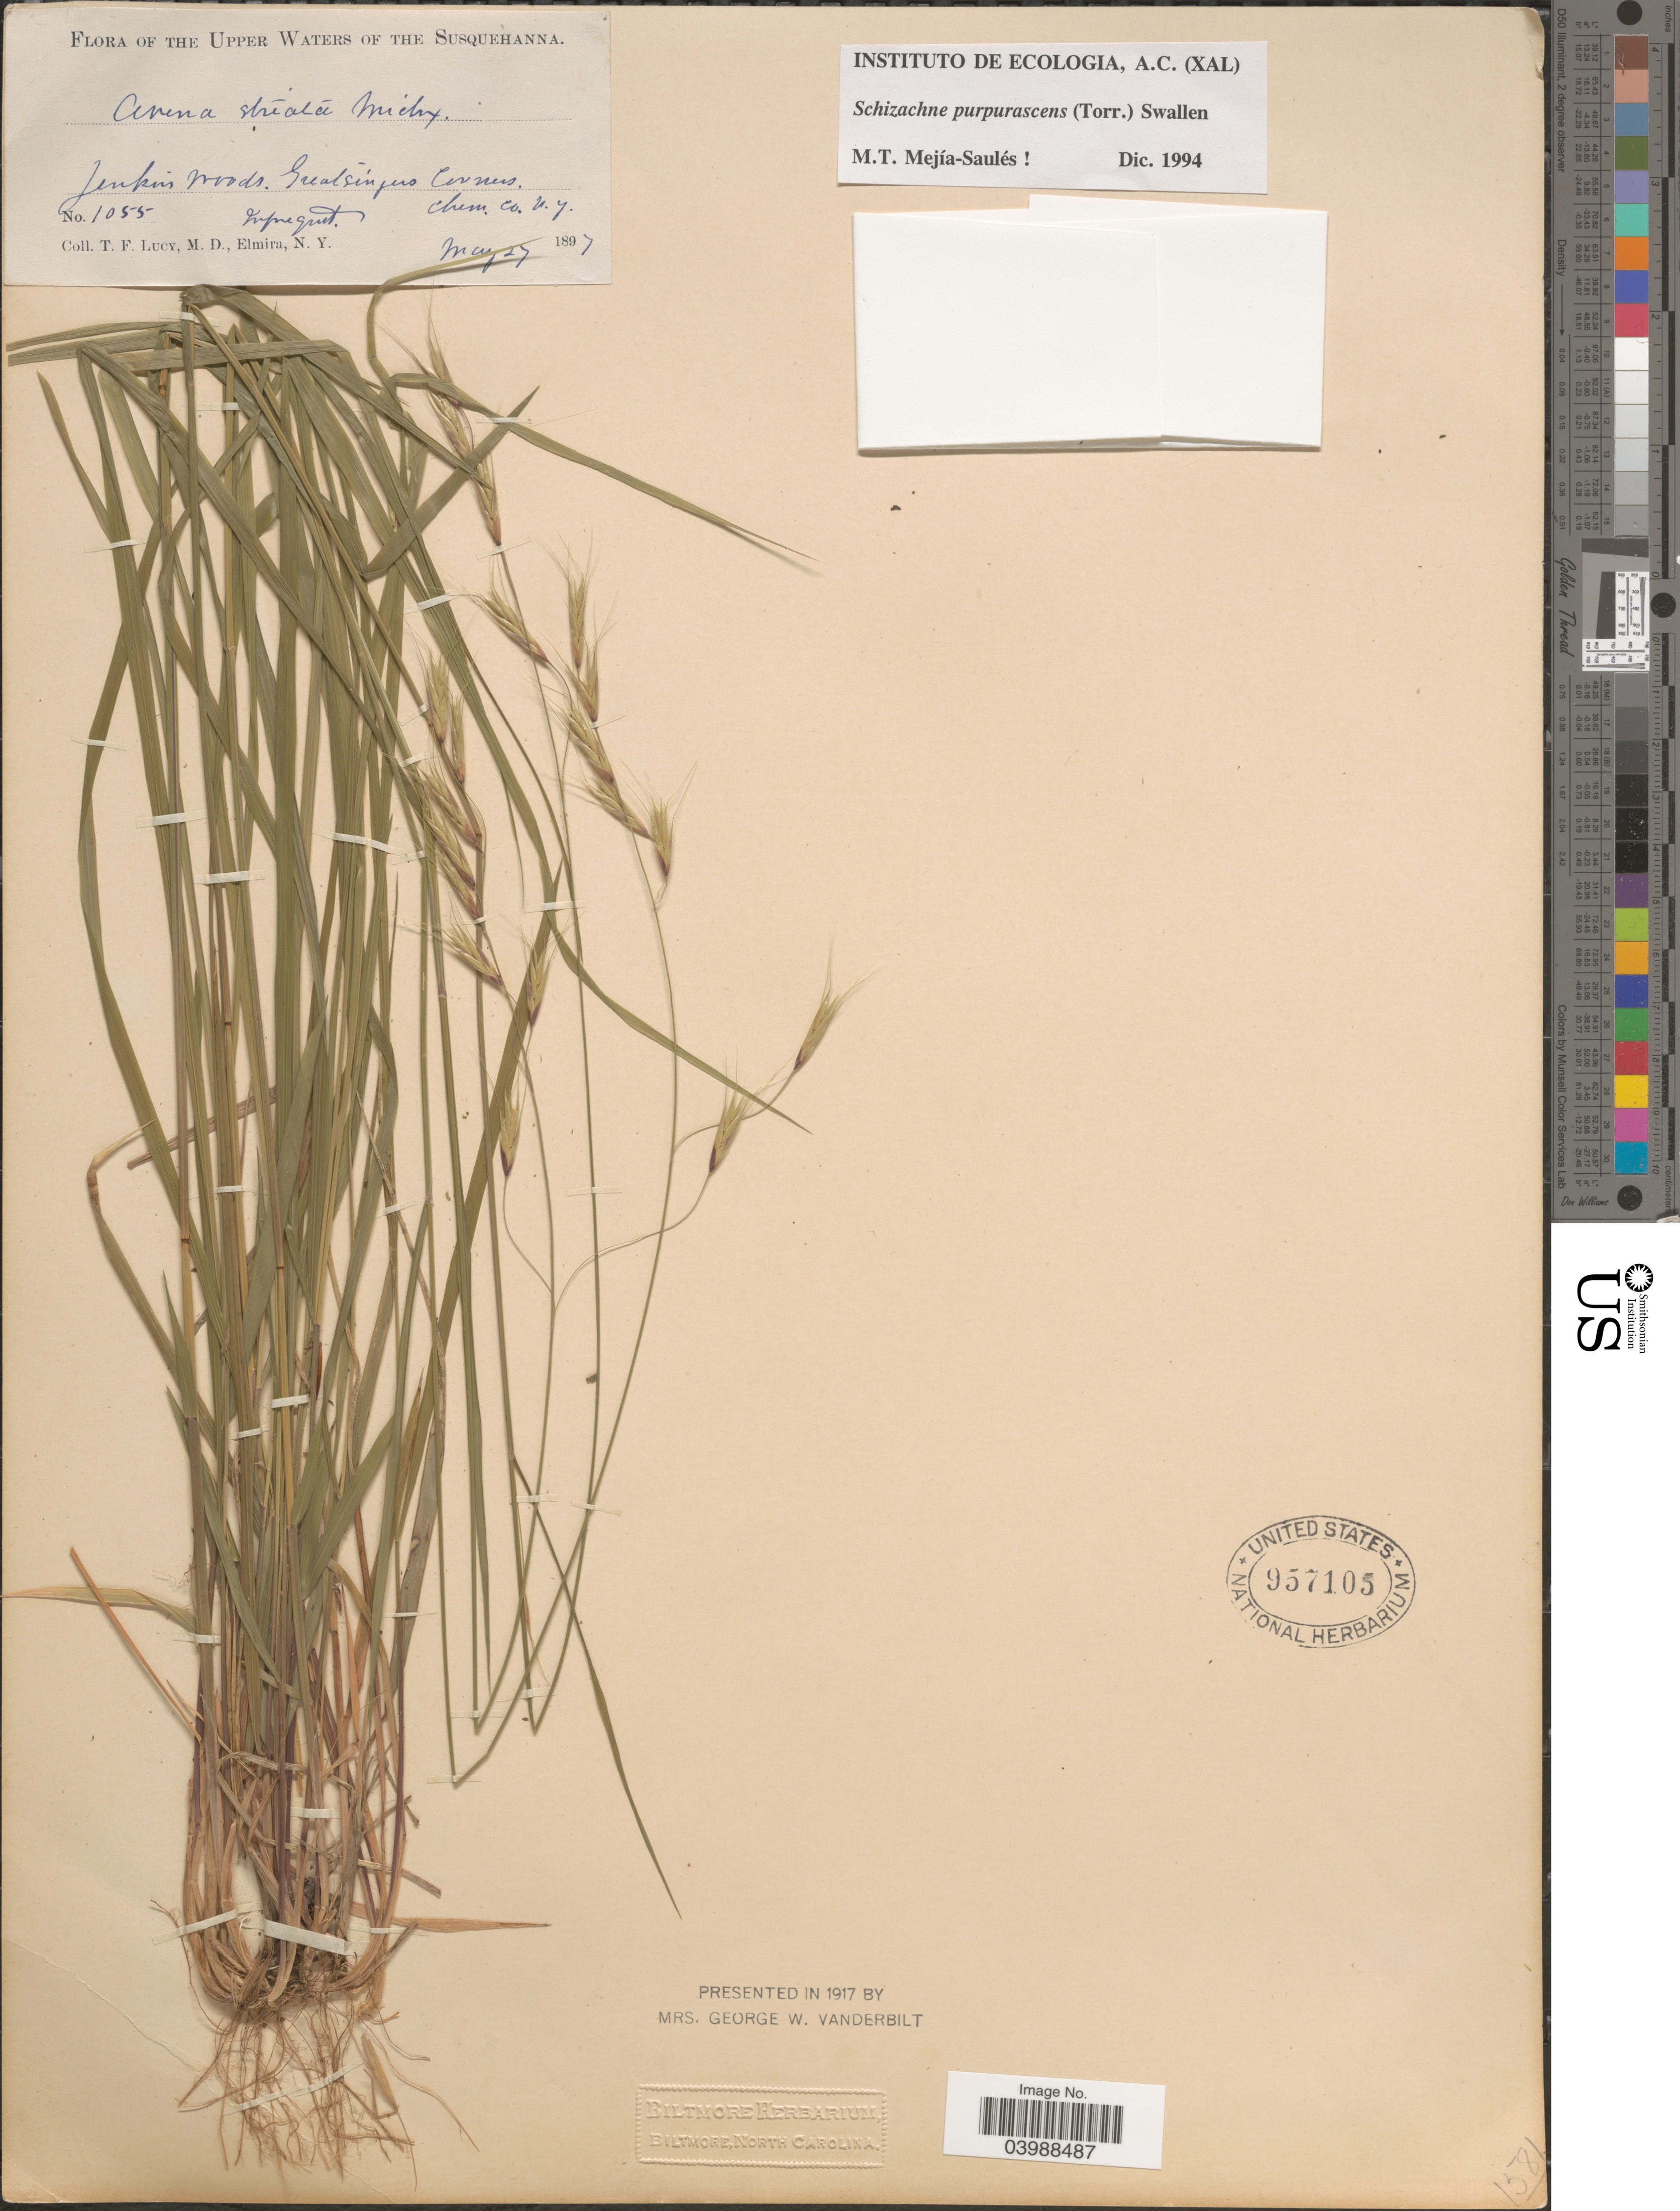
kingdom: Plantae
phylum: Tracheophyta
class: Liliopsida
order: Poales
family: Poaceae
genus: Schizachne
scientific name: Schizachne purpurascens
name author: (Torr.) Swallen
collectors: T. Lucy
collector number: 1055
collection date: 1897-05-27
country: United States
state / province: New York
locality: The Upper Waters of the Susquehanna. Jenkin Woods. Greatsingers Corners. Chem. Co.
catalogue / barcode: US 957105